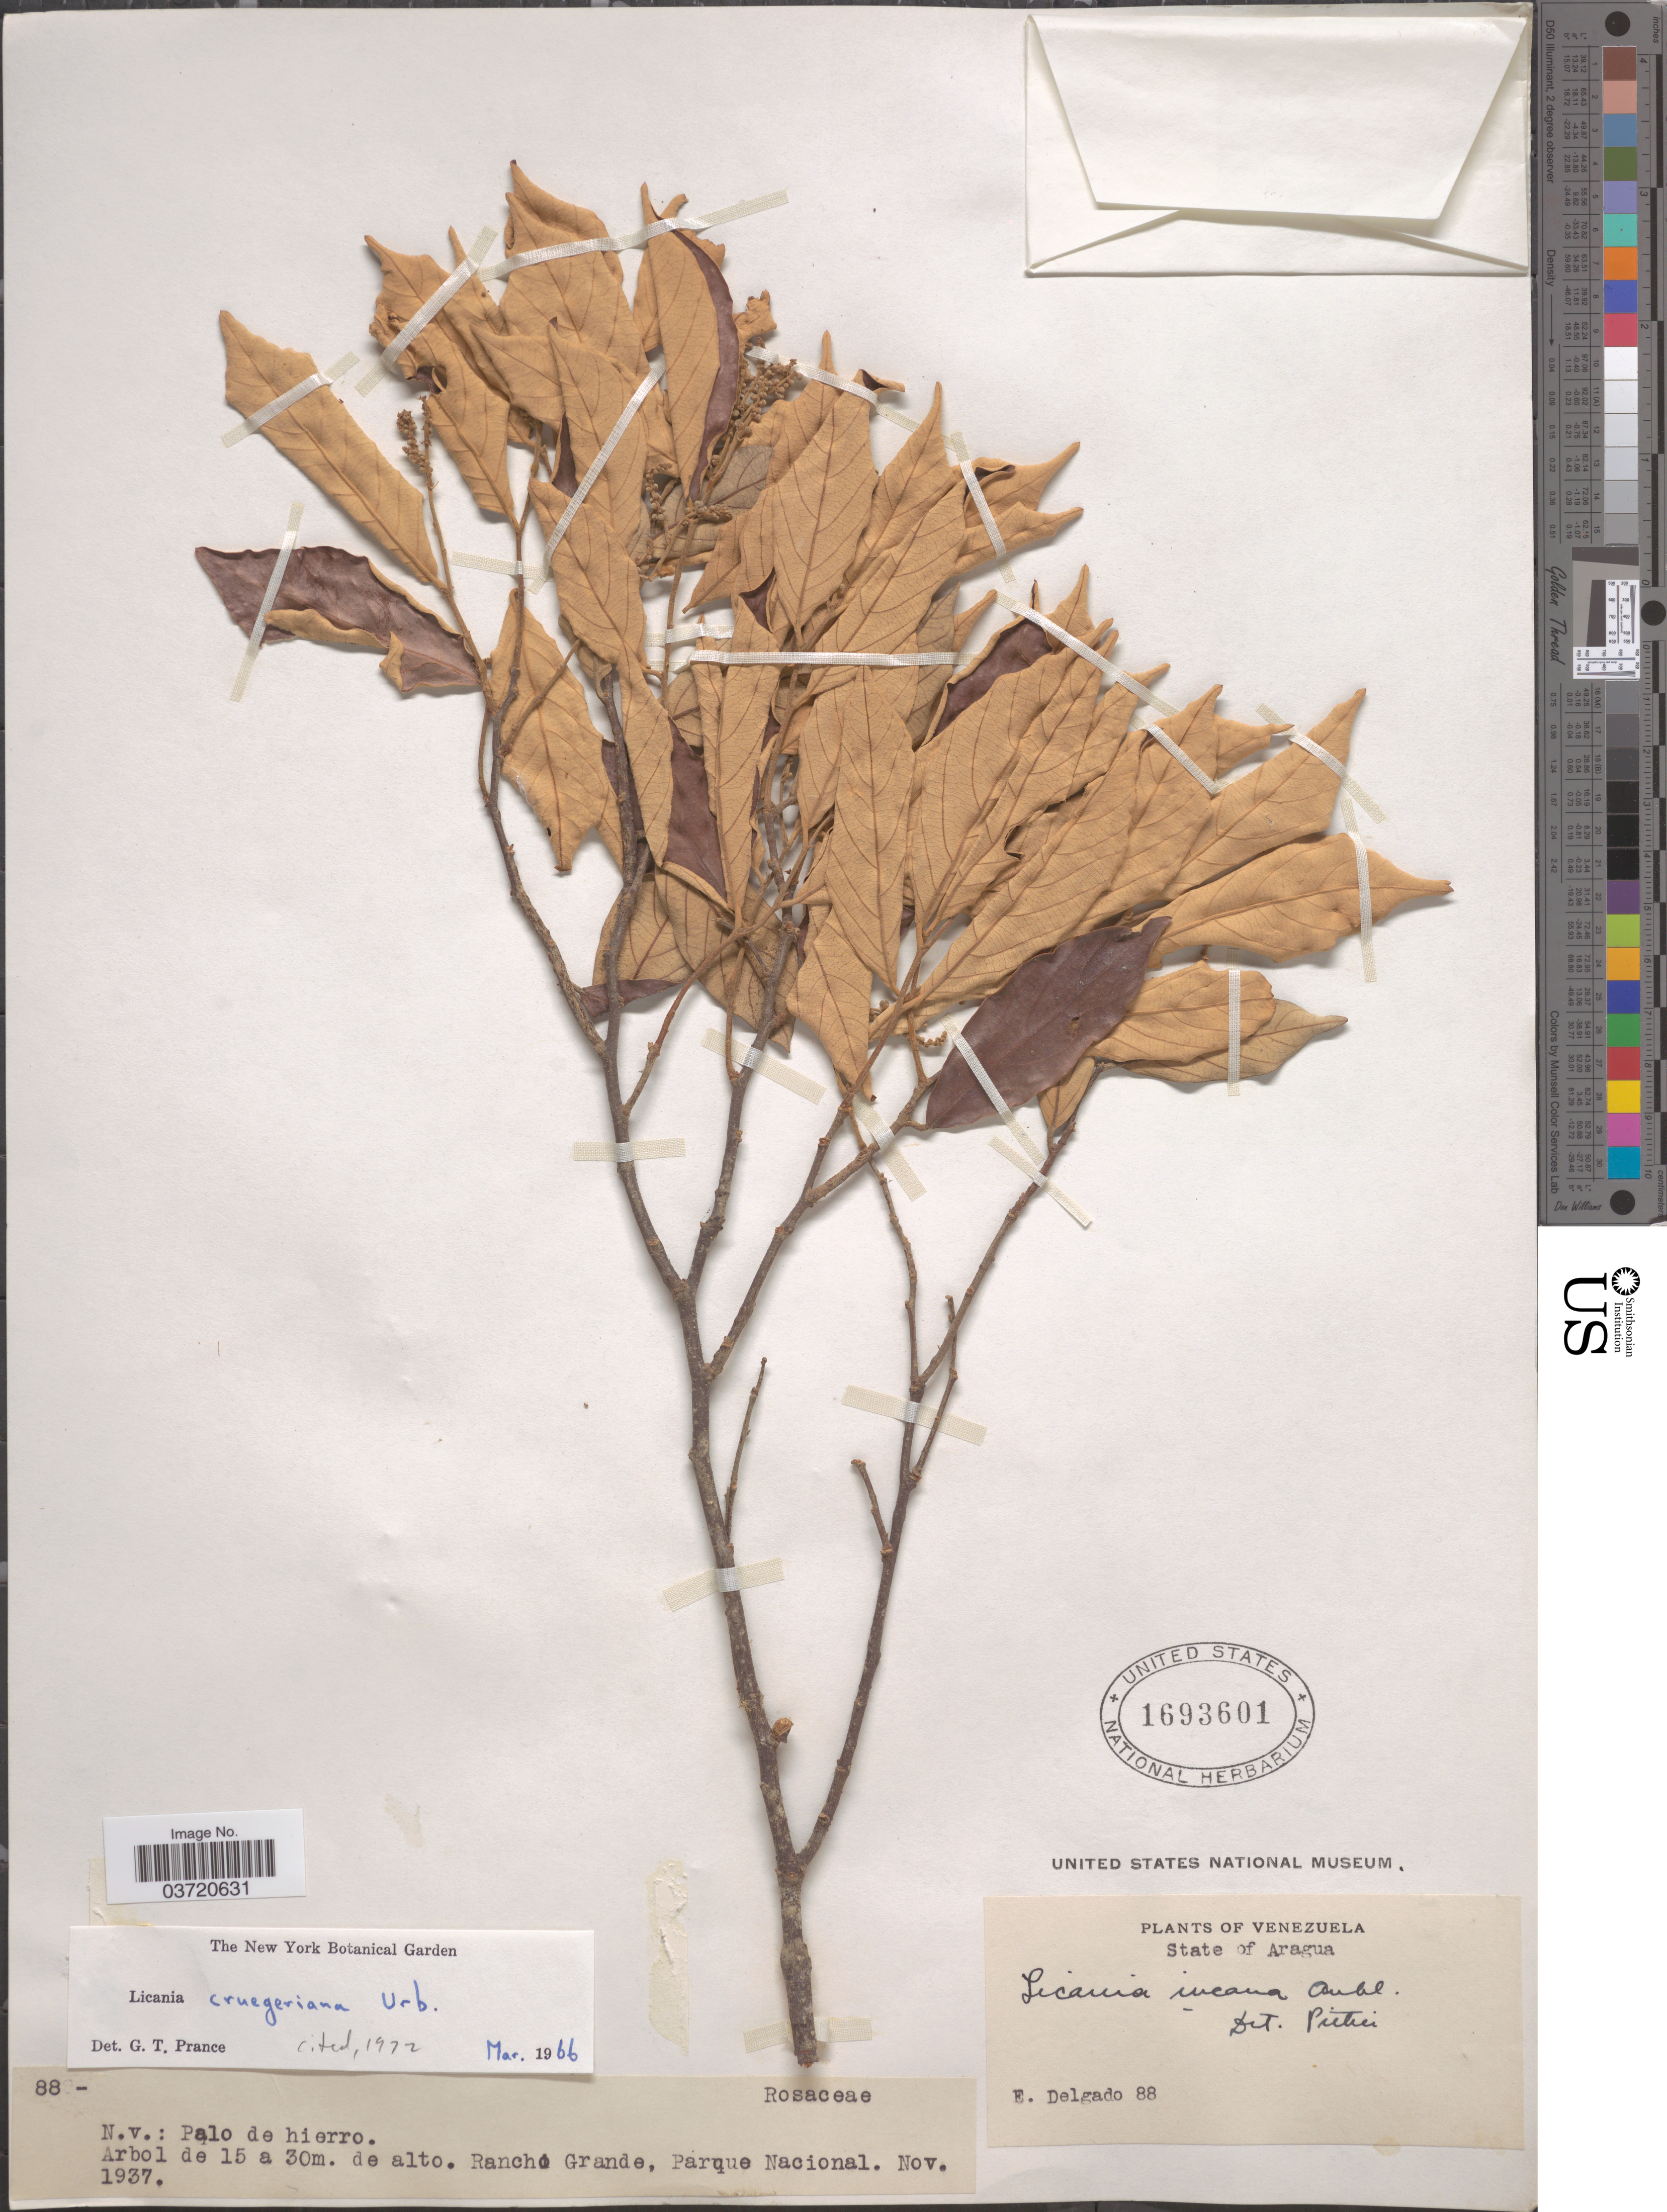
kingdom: Plantae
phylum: Tracheophyta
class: Magnoliopsida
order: Malpighiales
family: Chrysobalanaceae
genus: Licania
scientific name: Licania cruegeriana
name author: Urb.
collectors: E. Delgado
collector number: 88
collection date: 1937-11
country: Venezuela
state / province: Aragua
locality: Rancho Grande, Parque Nacional.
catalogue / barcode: US 1693601